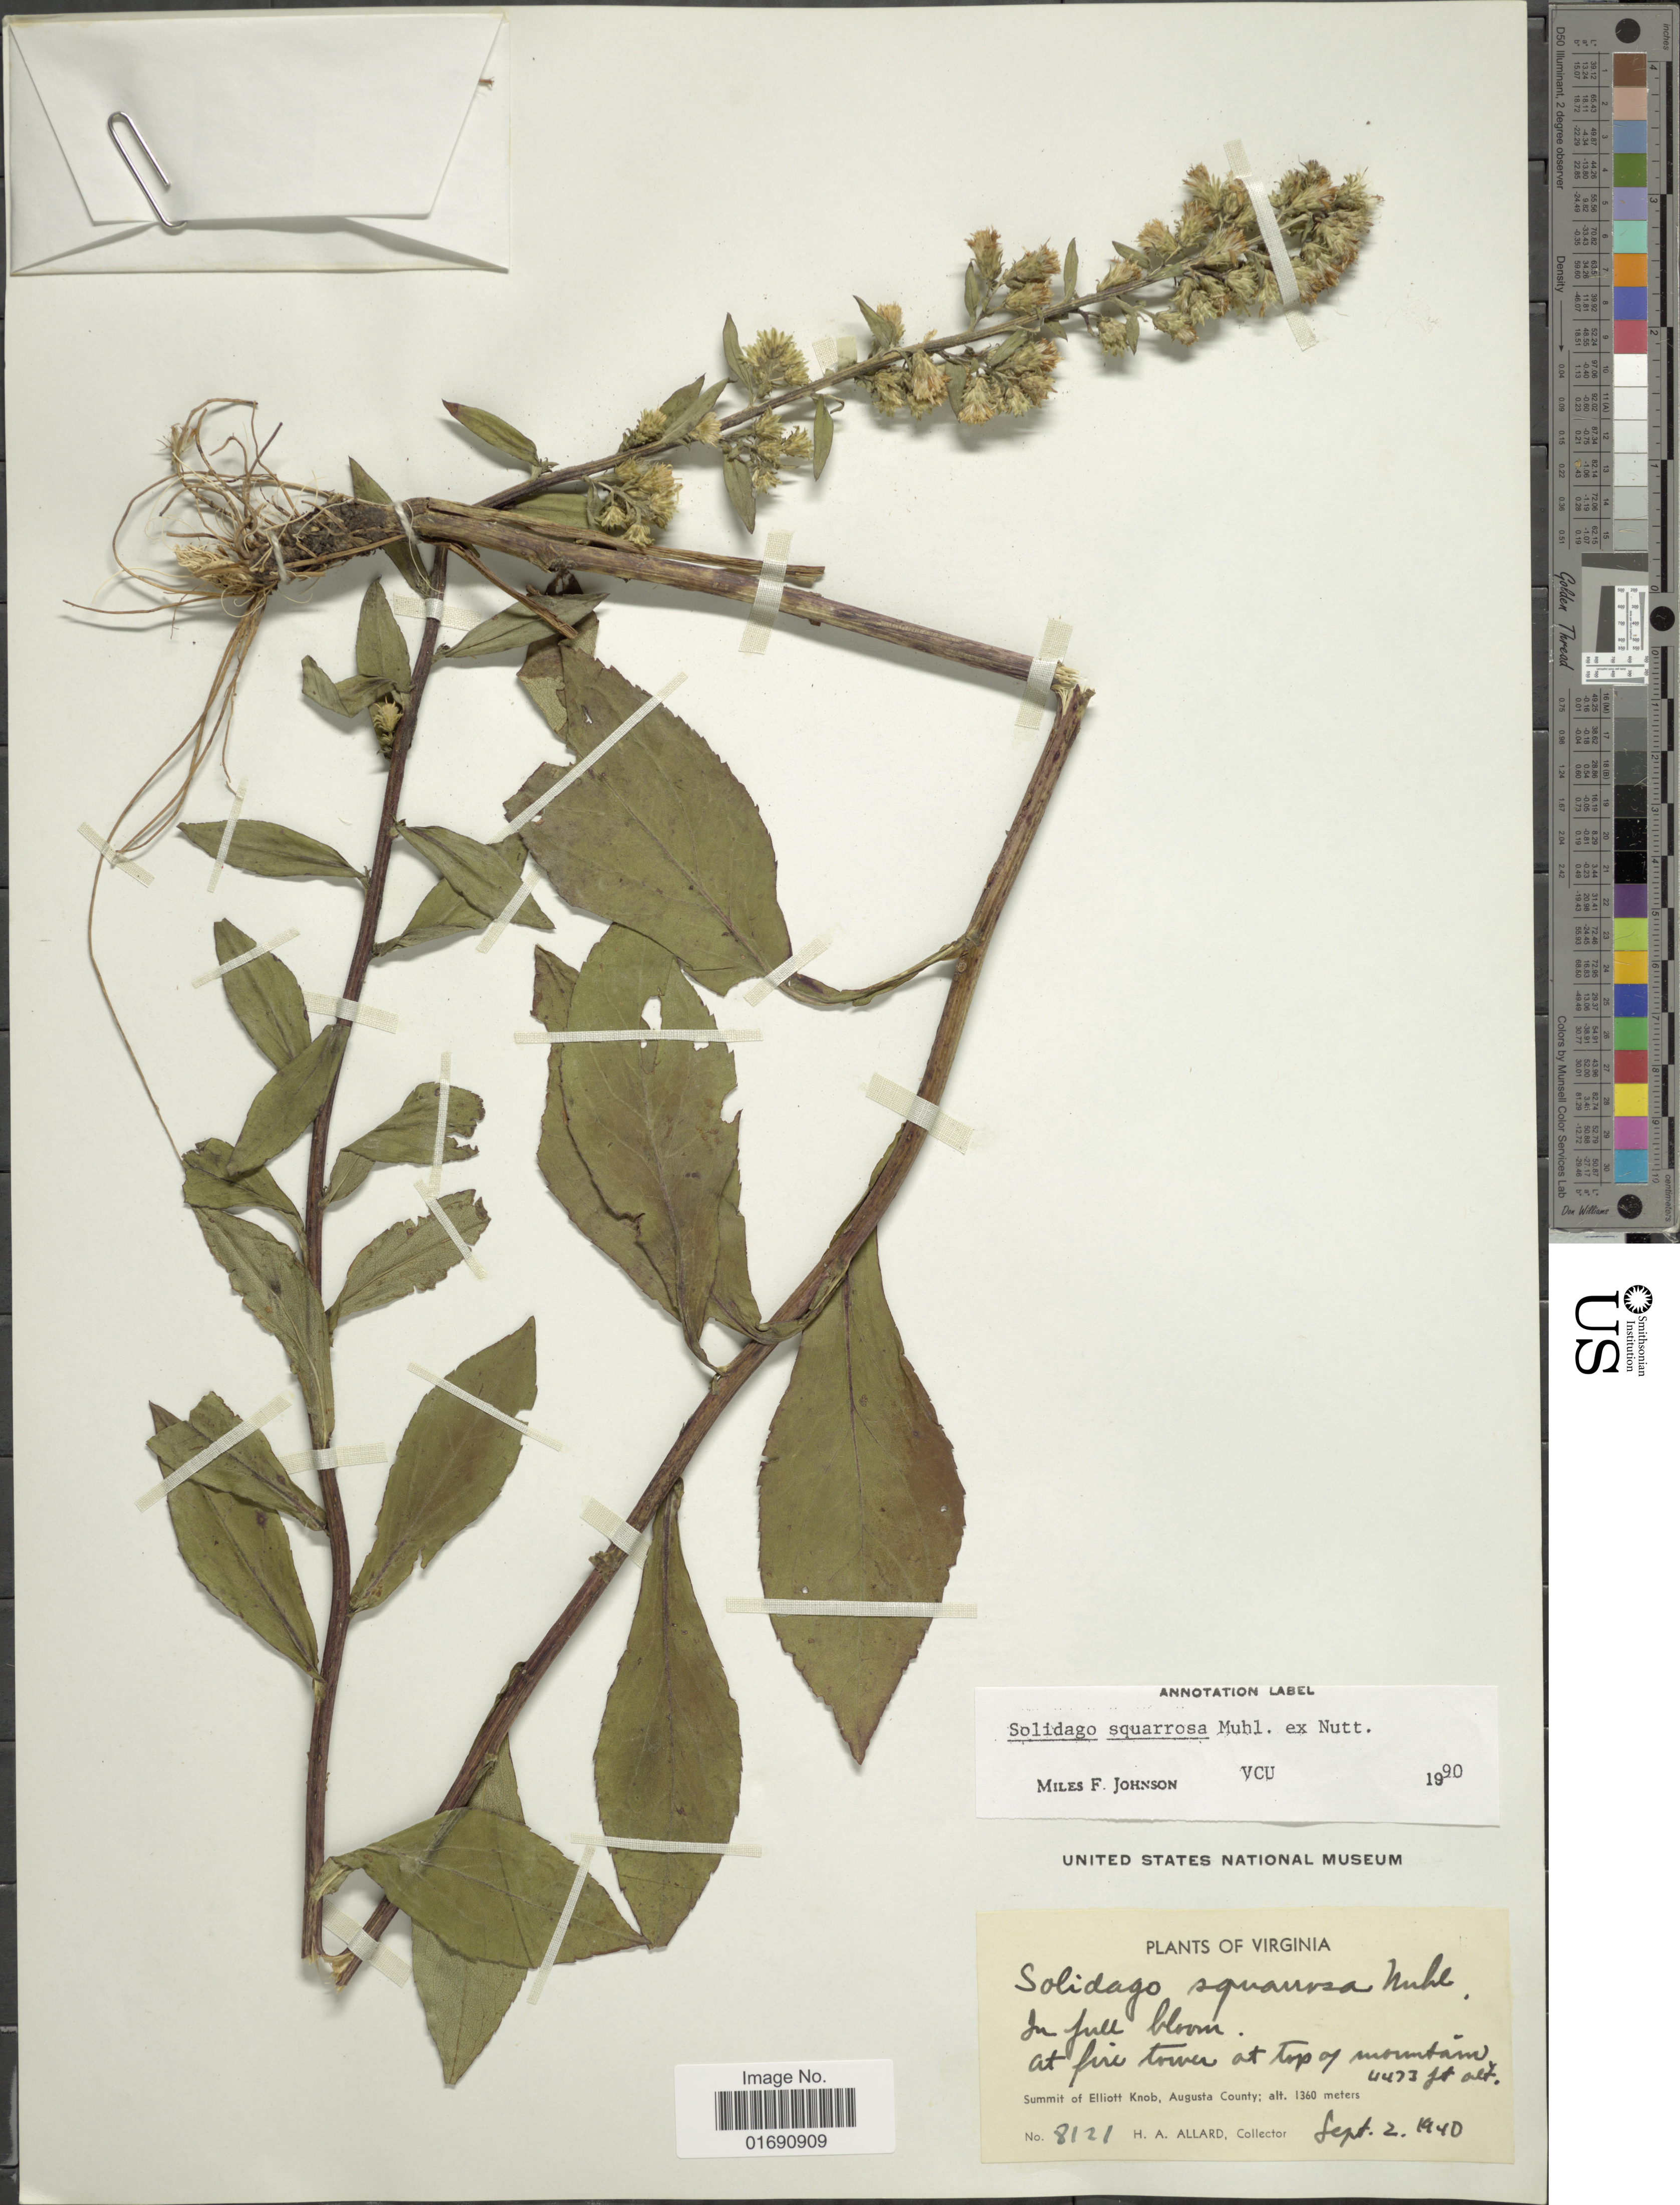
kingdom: Plantae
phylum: Tracheophyta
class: Magnoliopsida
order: Asterales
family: Asteraceae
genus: Solidago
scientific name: Solidago squarrosa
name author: Muhl.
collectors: H. A. Allard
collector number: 8121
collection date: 1940-09-02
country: United States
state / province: Virginia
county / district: Augusta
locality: In full bloom at fire tower at top of mountain, Summit of Elliot Knob, Augusta County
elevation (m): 1363